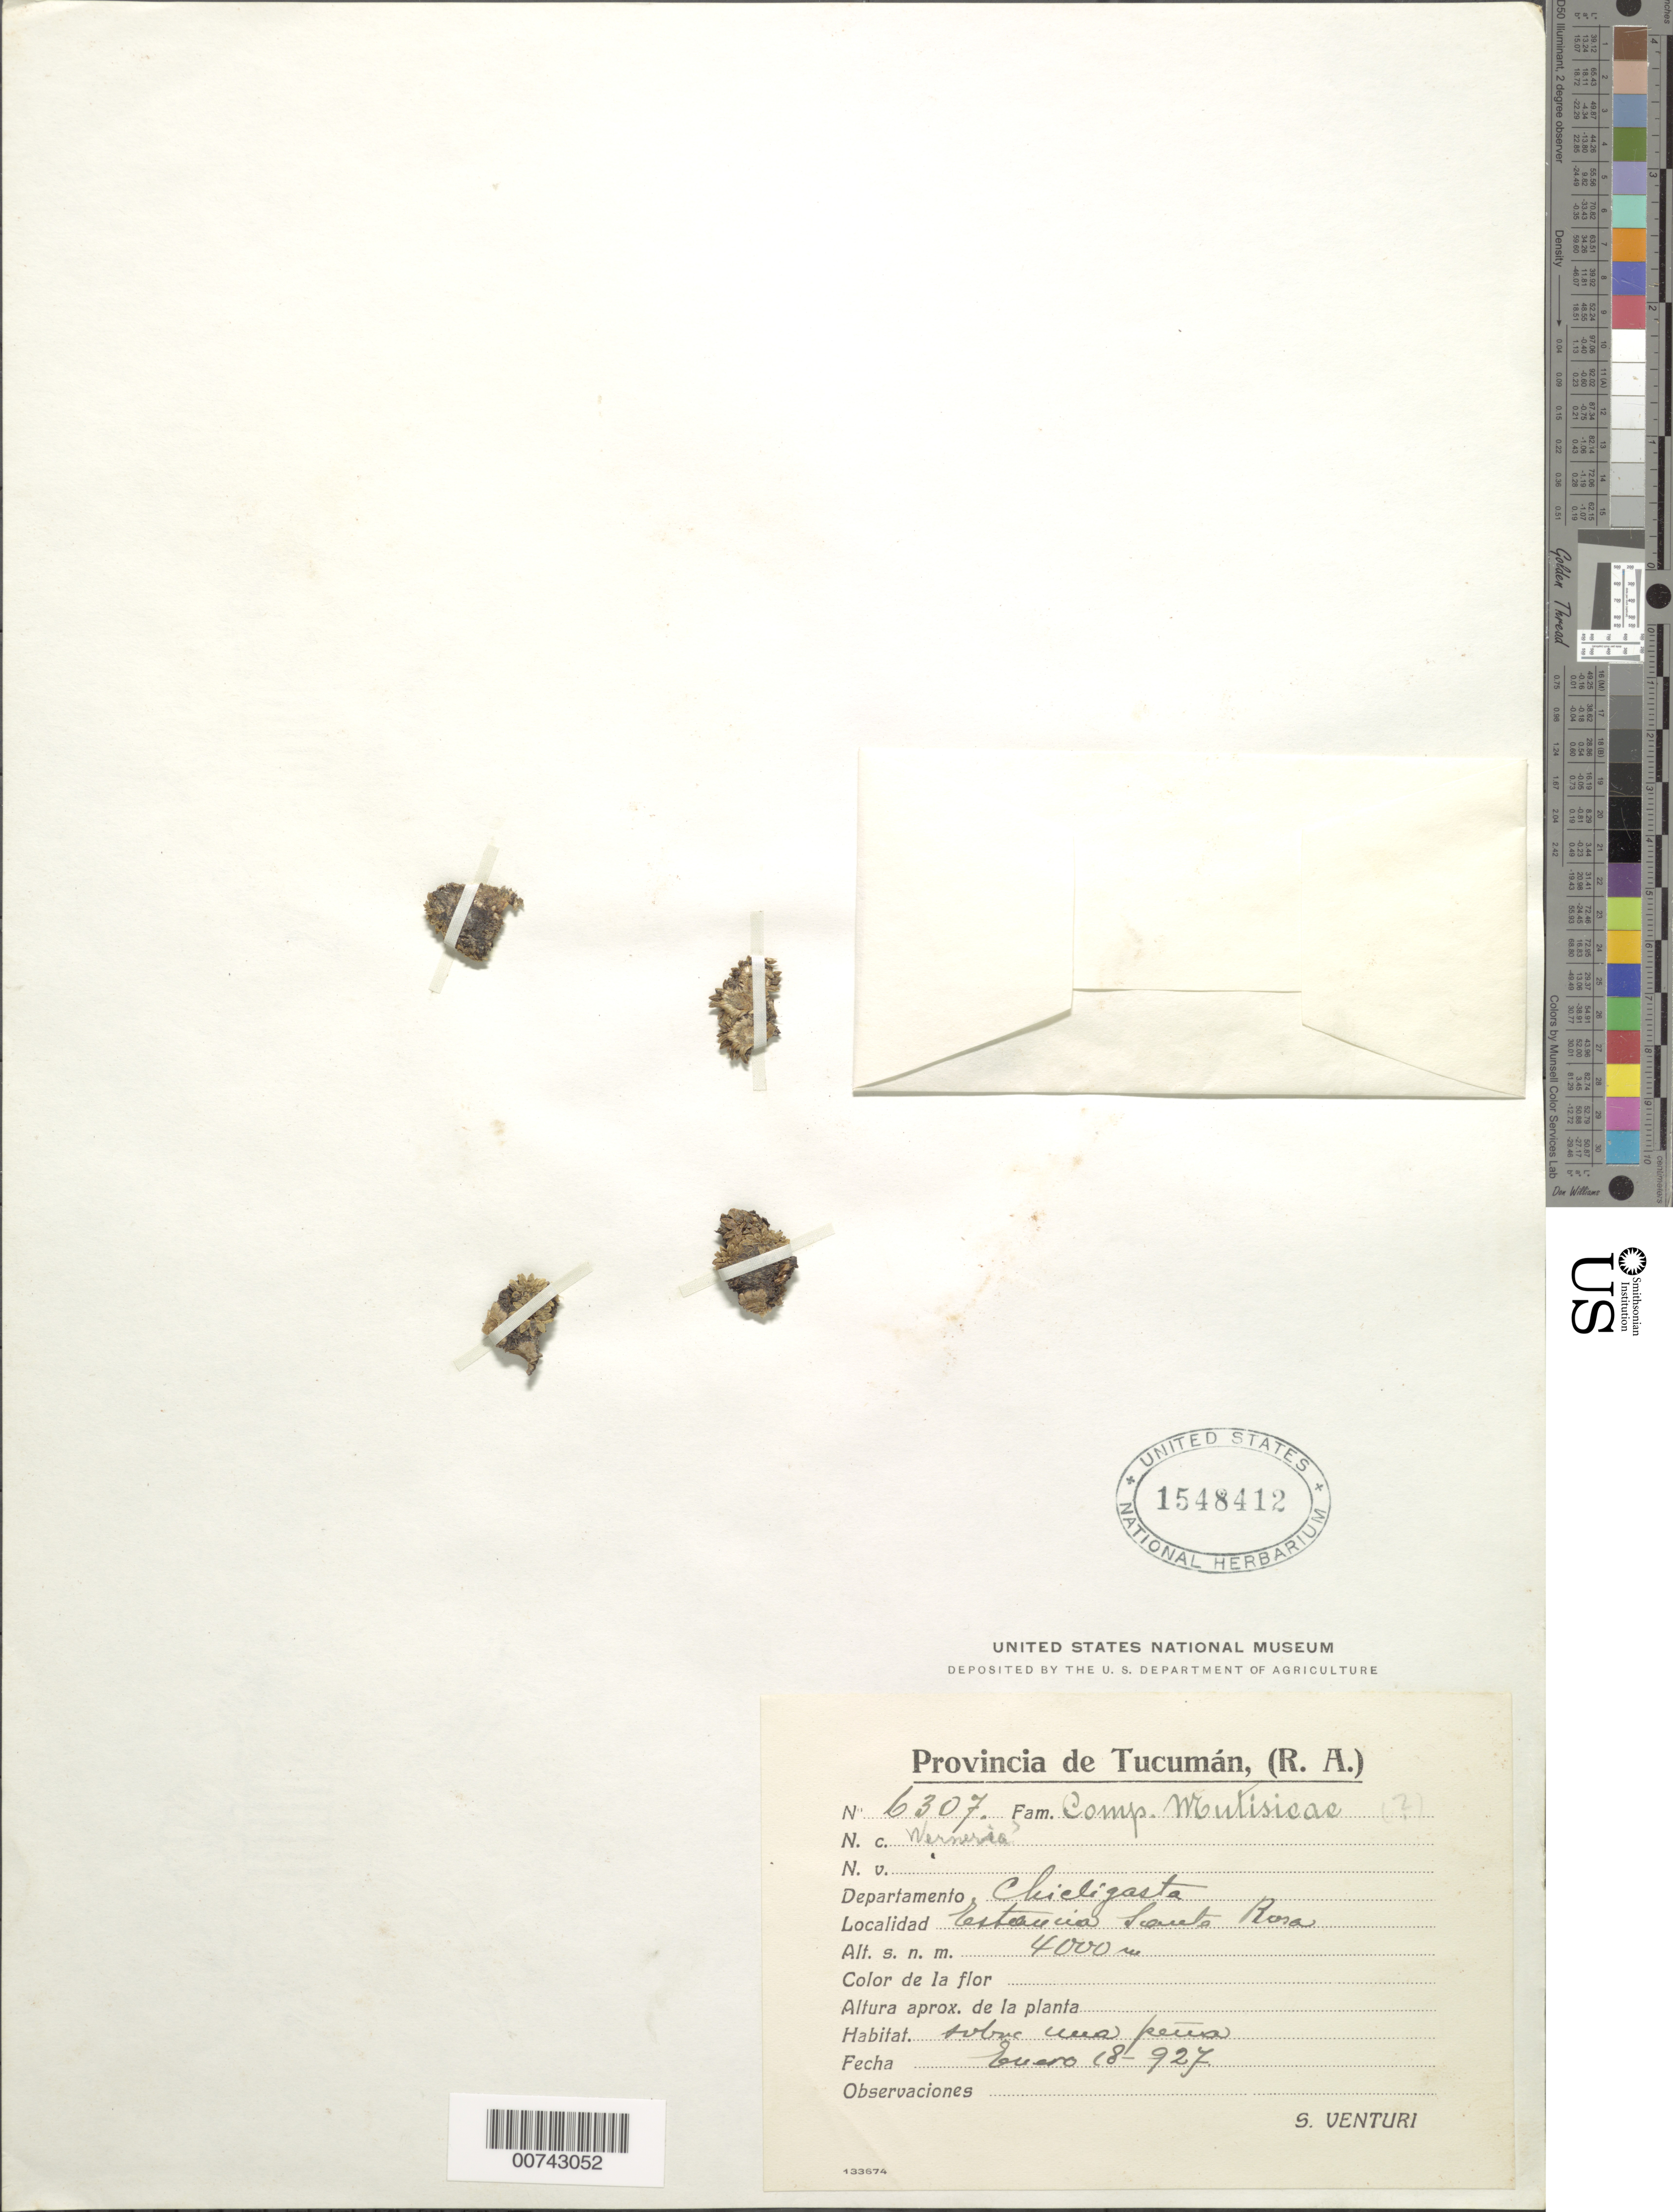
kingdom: Plantae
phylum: Tracheophyta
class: Magnoliopsida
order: Asterales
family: Asteraceae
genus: Werneria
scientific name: Werneria sp.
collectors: S. Venturi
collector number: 6307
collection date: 1927-01-18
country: Argentina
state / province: Tucuman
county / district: Chicligasta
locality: Aesteaucia Santa Rosa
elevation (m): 4000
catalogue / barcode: US 1548412